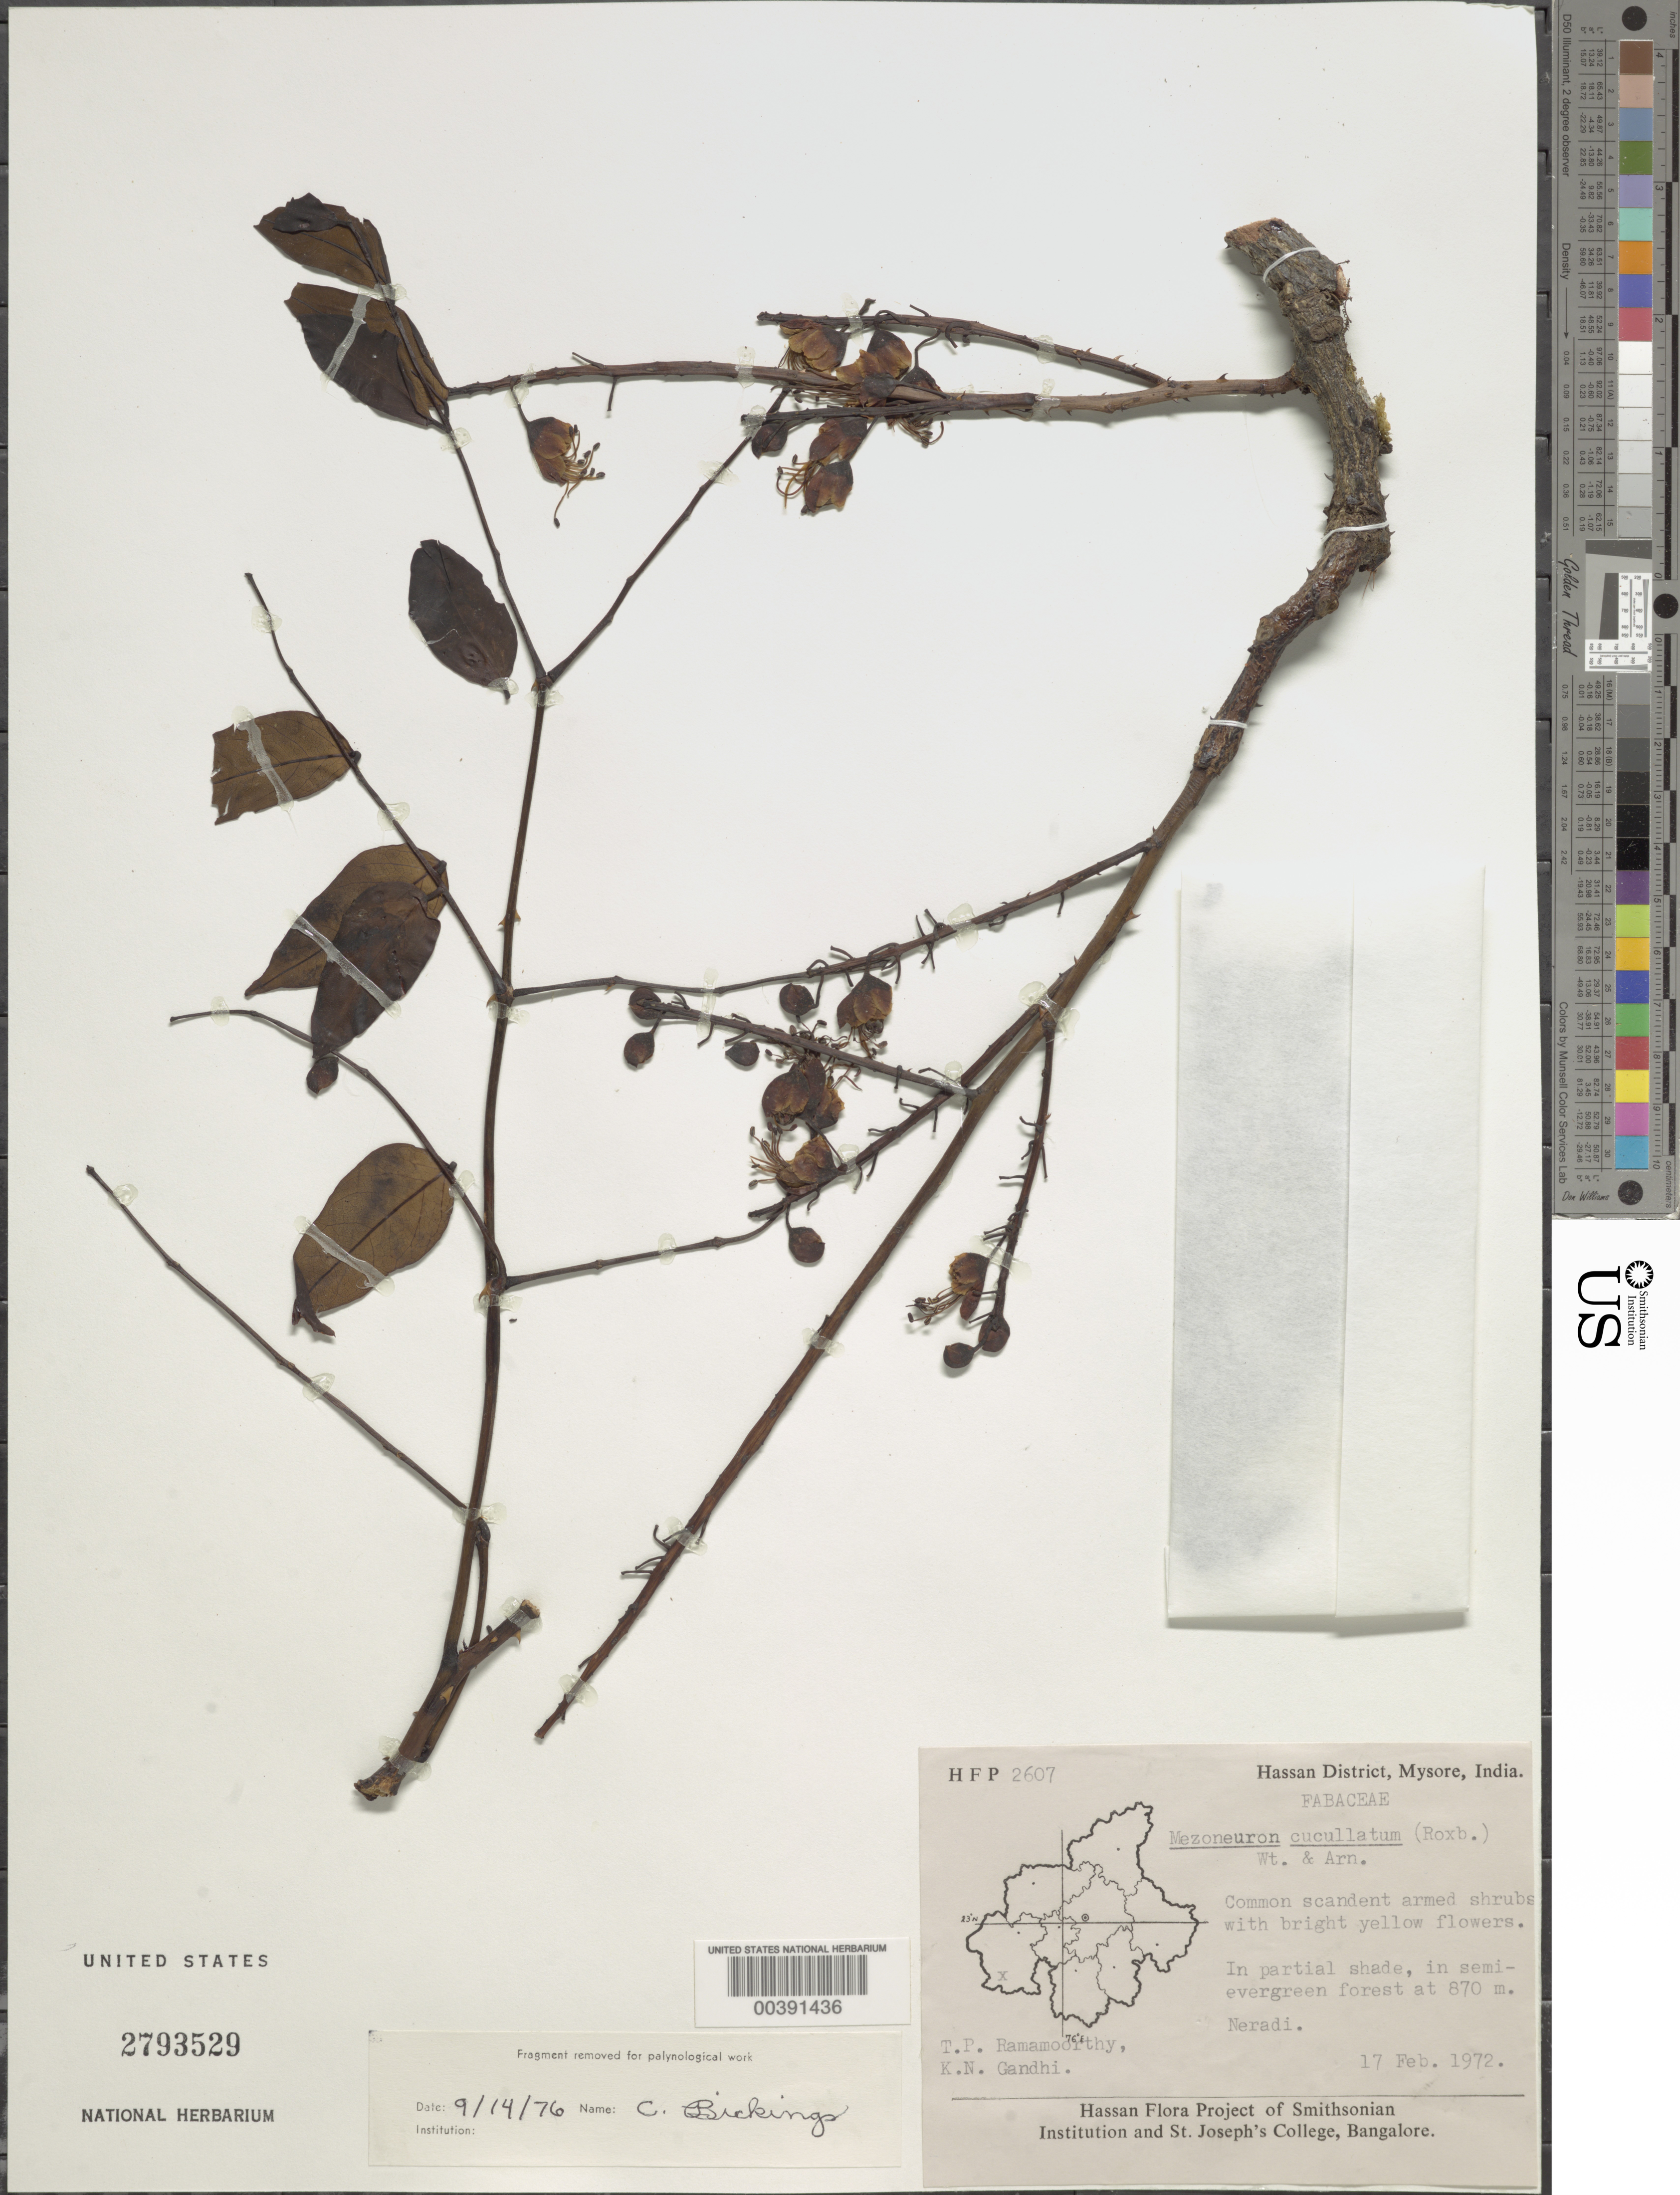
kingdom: Plantae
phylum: Tracheophyta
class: Magnoliopsida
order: Fabales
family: Fabaceae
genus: Mezoneuron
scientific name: Mezoneuron cucullatum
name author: (Roxb.) Wight & Arn.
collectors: T. P. Ramamoorthy & K. N. Gandhi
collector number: Hfp 2607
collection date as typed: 17 Feb 1972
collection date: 1972-02-17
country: India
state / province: Karnataka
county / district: Hassan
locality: Neradi, mysore state [mysore state = karnataka.]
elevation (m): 870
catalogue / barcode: US 2793529